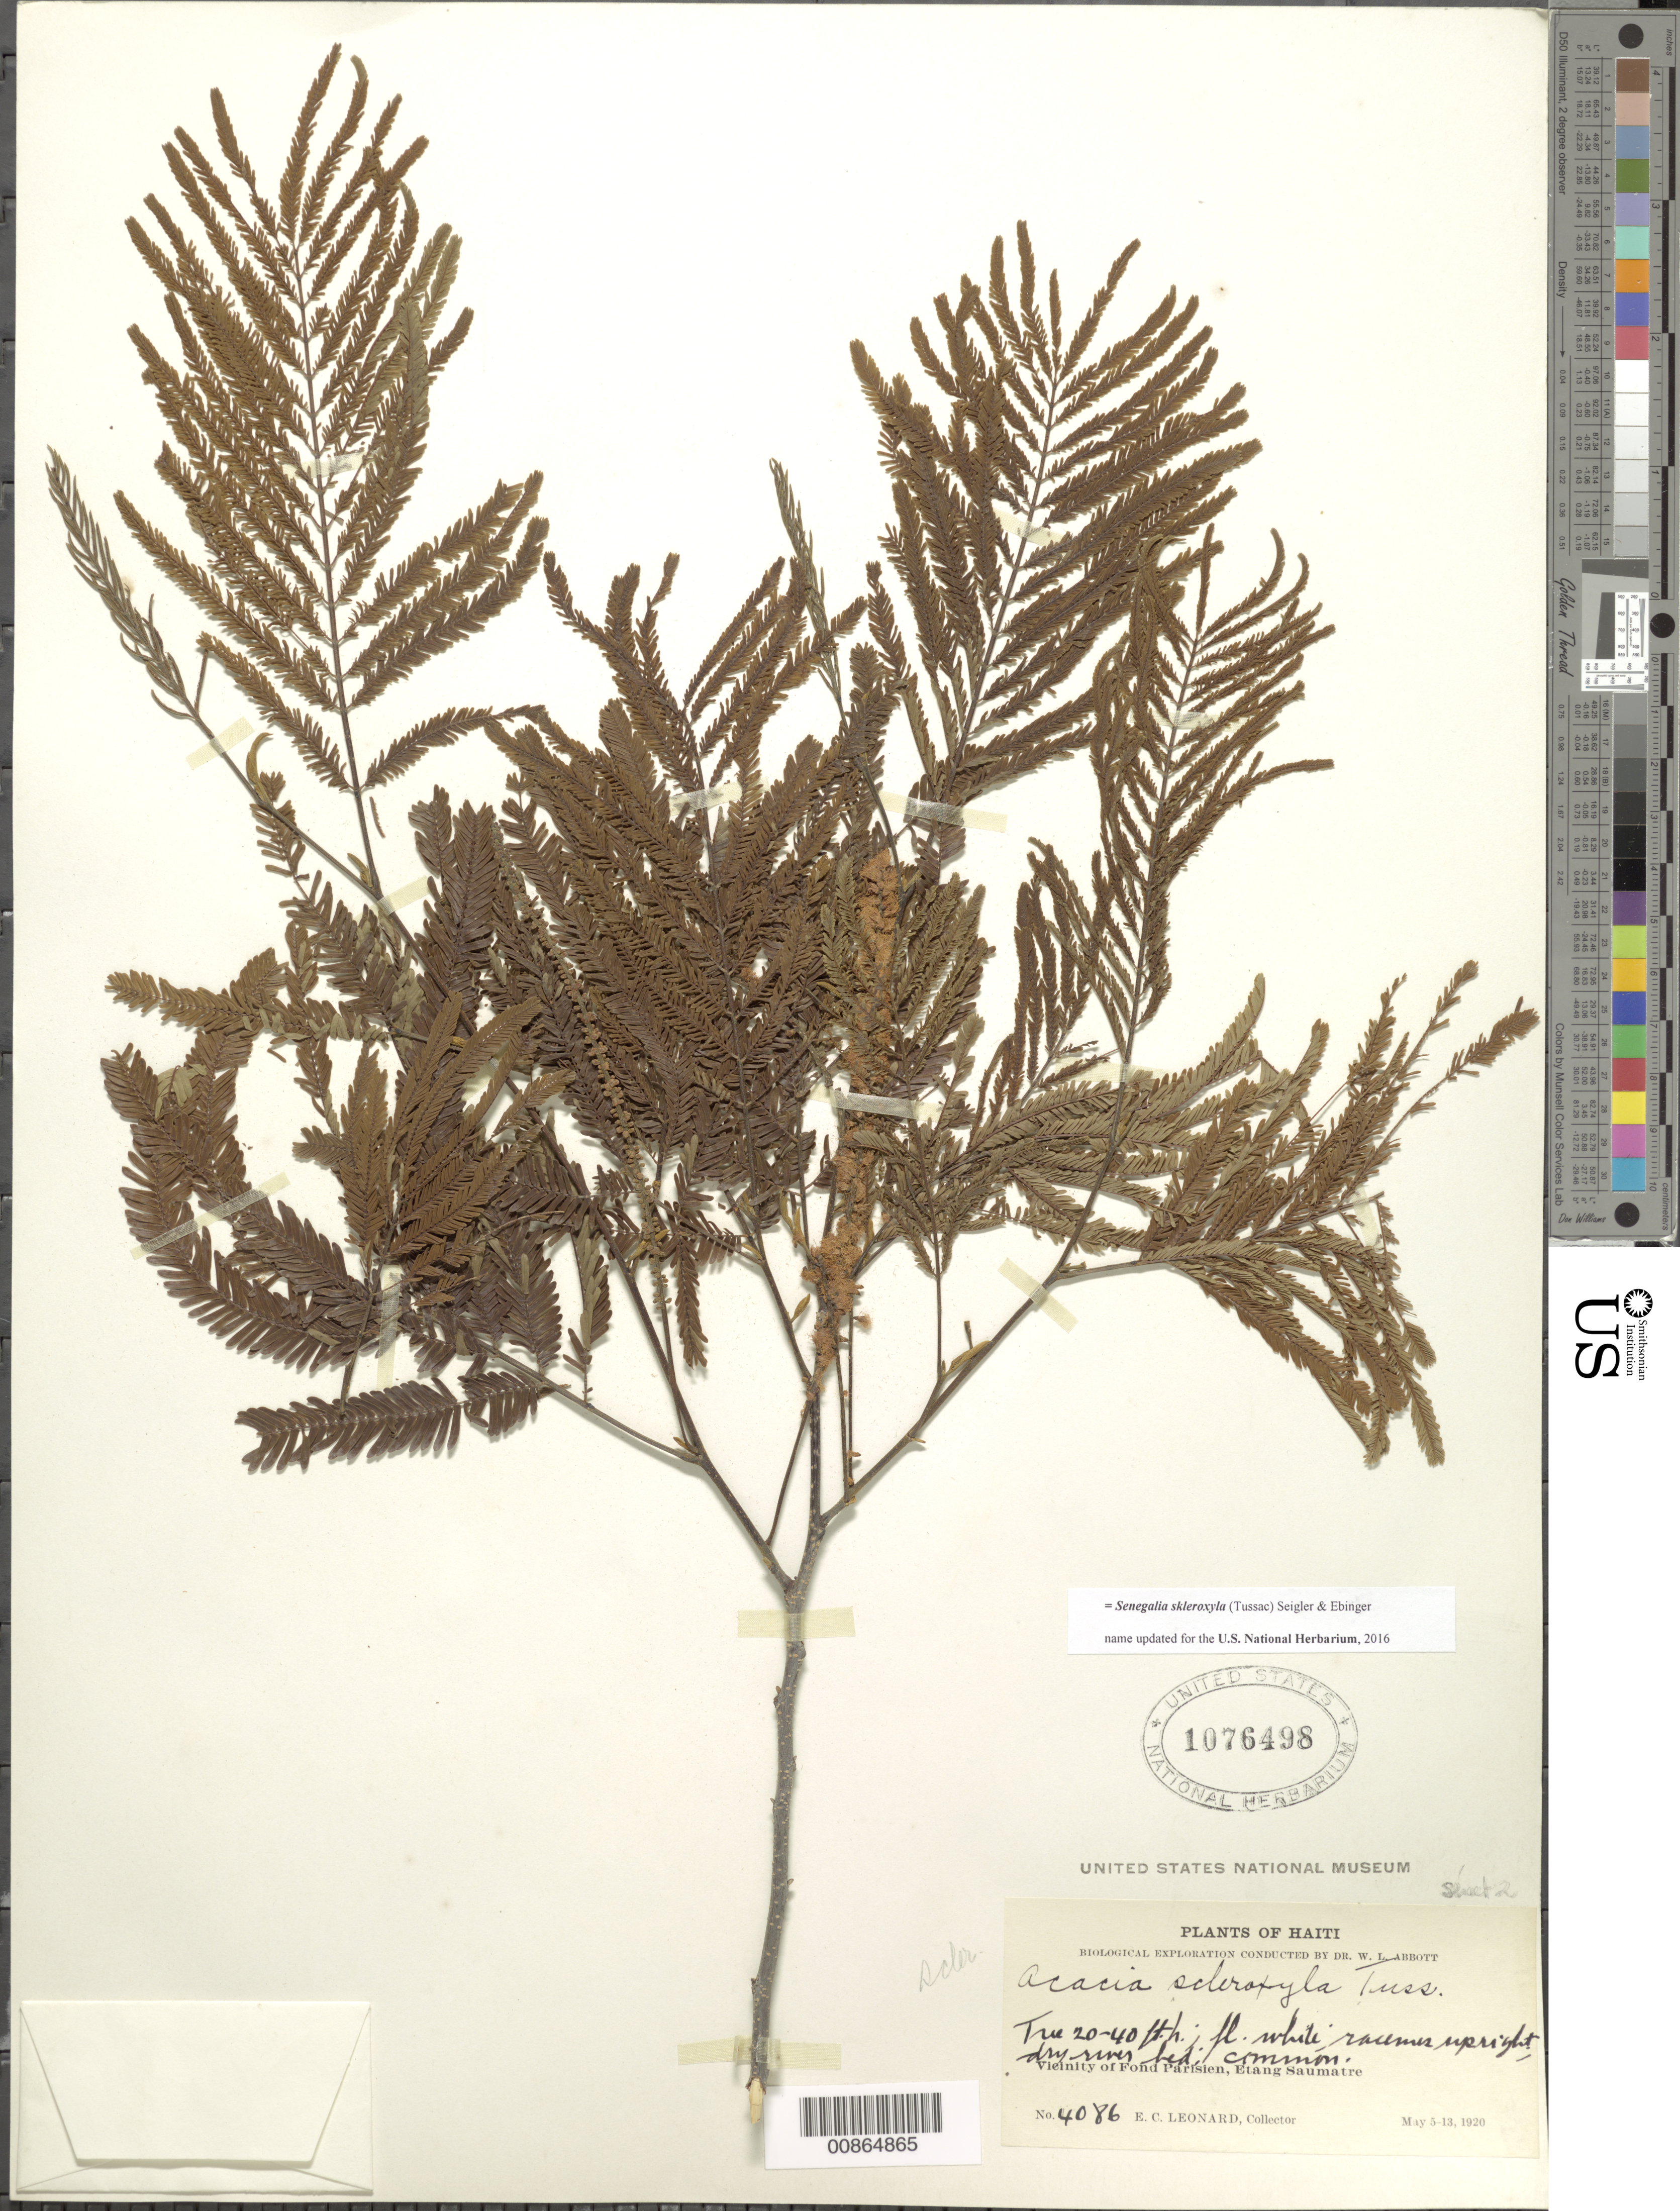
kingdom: Plantae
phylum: Tracheophyta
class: Magnoliopsida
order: Fabales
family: Fabaceae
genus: Parasenegalia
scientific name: Parasenegalia skleroxyla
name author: (Tussac) Seigler & Ebinger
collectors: E. C. Leonard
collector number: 4086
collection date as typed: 05 May 1920 to 13 May 1920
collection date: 1920-05-05/1920-05-13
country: Haiti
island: Hispaniola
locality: Vicinity of Fond Parisien, Etang Saumatre.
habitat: Dry river bed.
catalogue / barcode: US 1076498